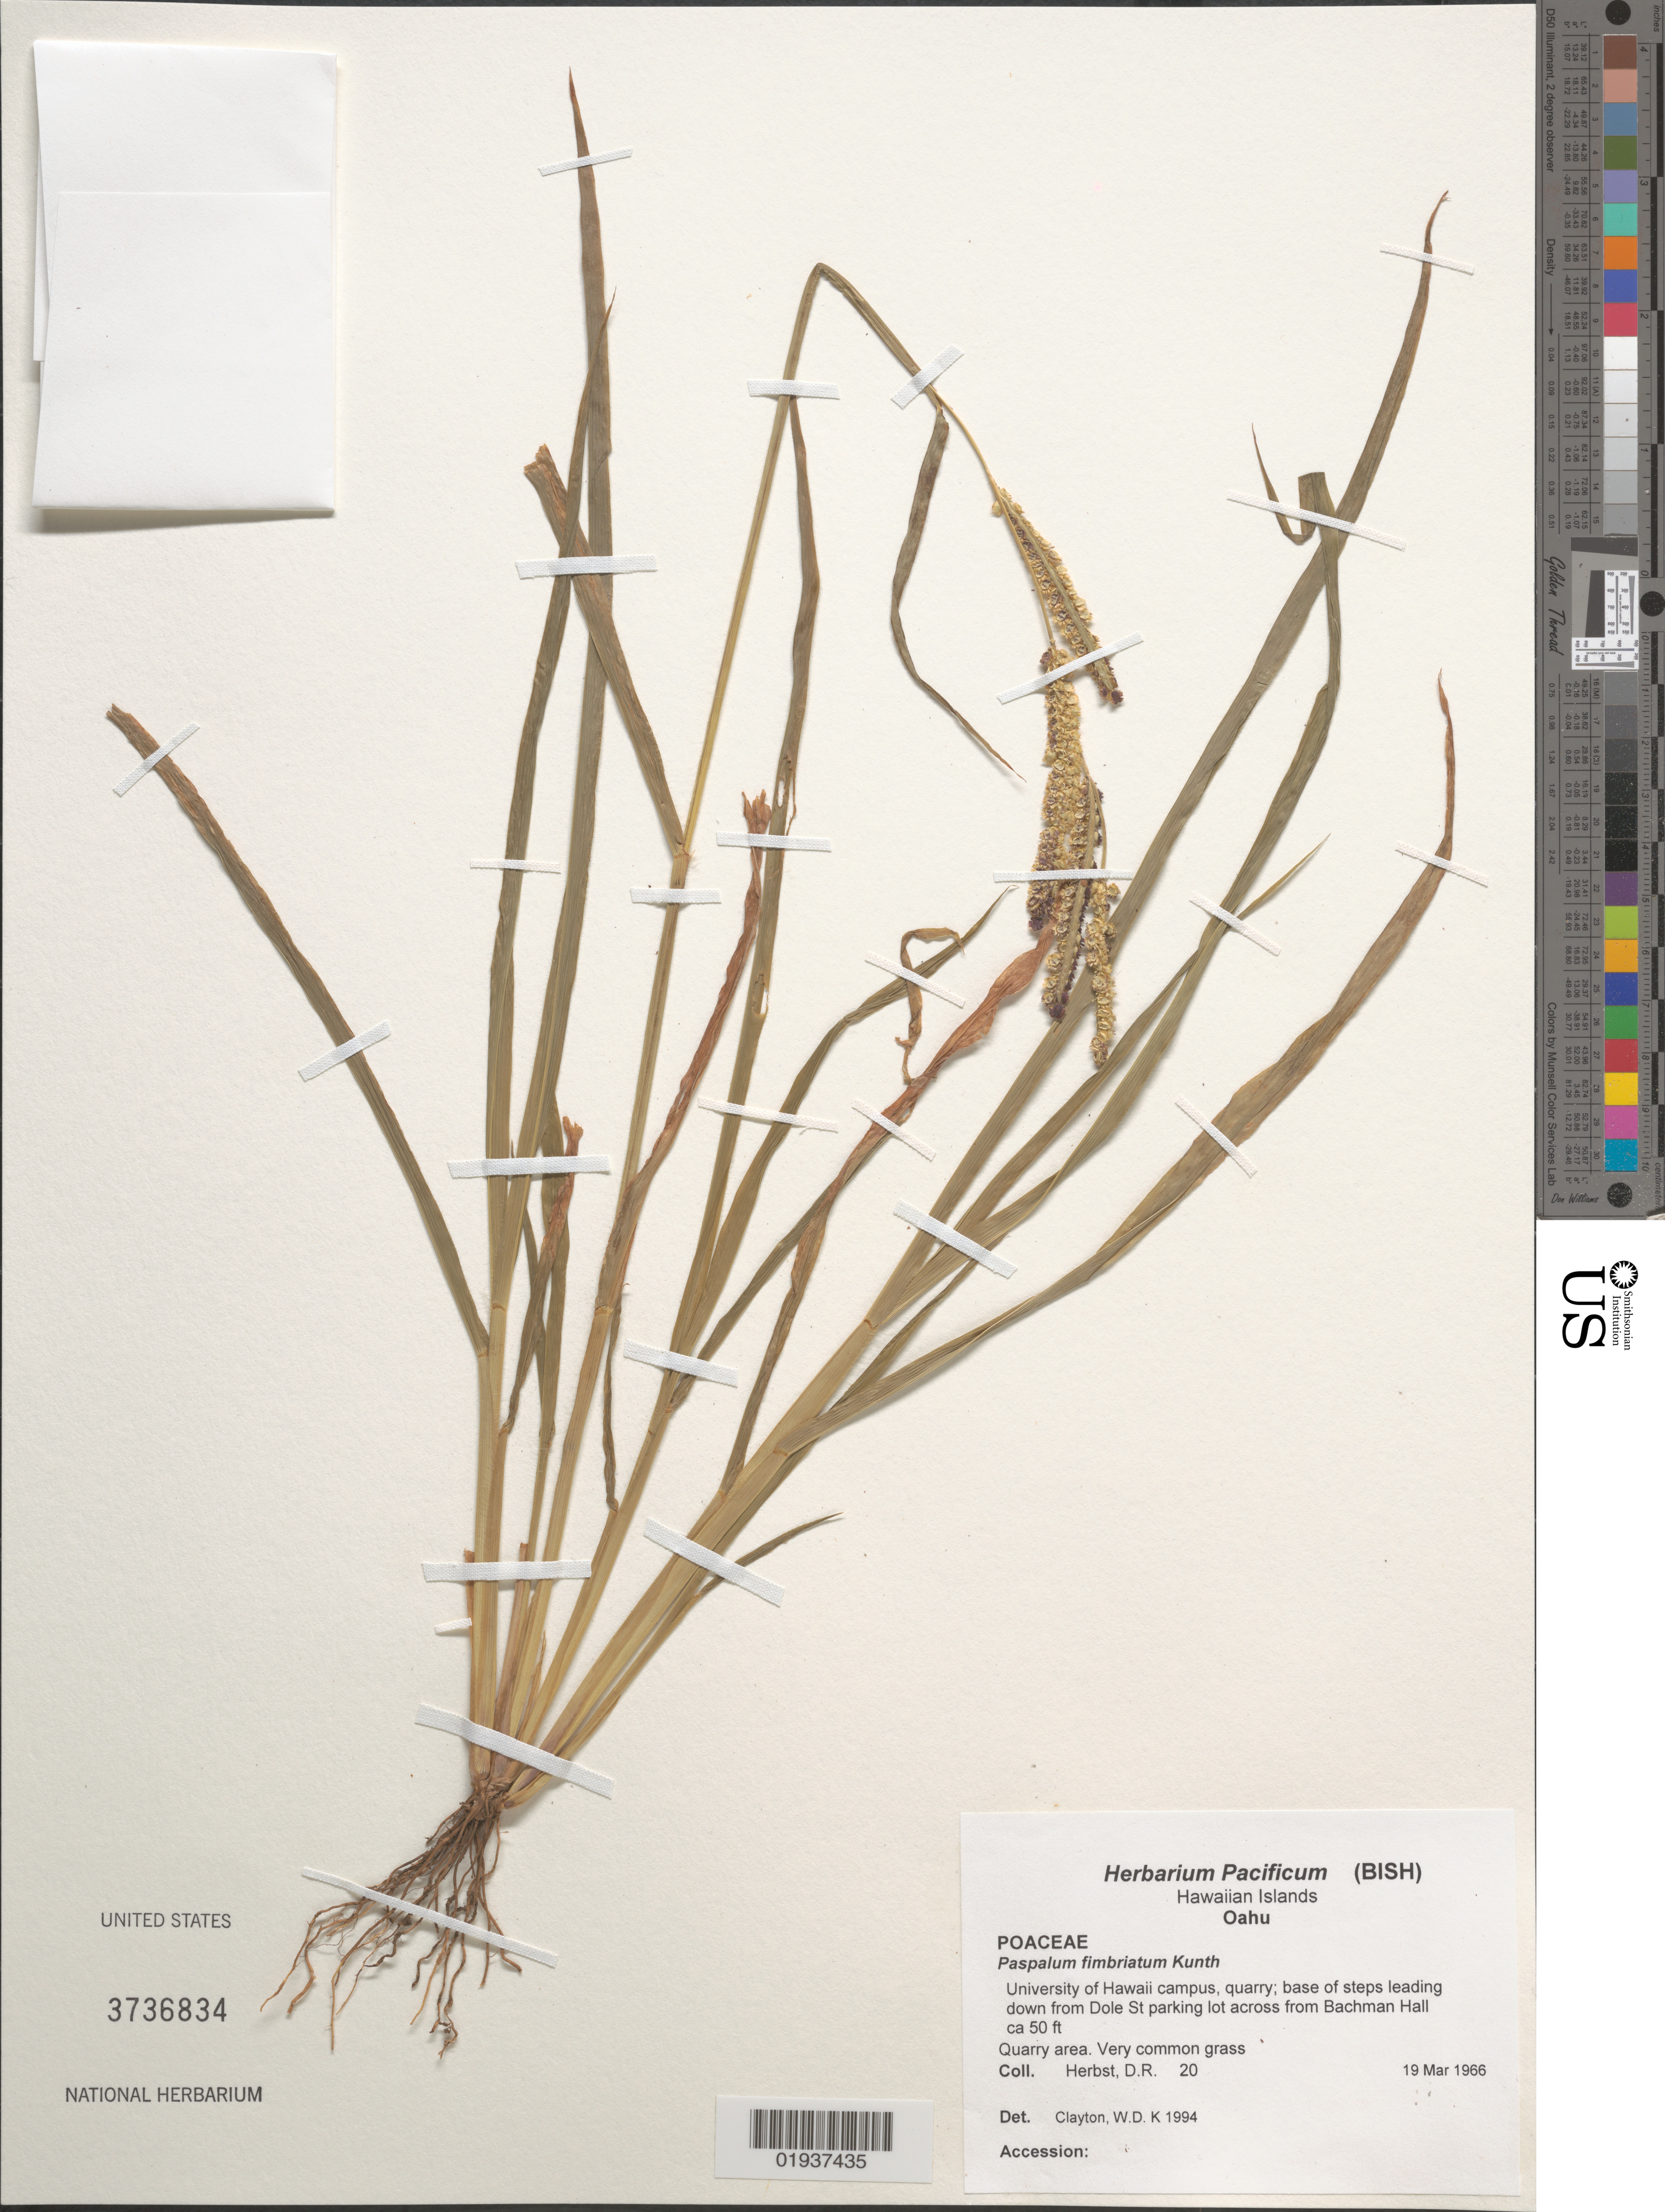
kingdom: Plantae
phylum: Tracheophyta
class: Liliopsida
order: Poales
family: Poaceae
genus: Paspalum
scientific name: Paspalum fimbriatum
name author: Kunth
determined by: Clayton, W. D.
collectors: D. R. Herbst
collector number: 20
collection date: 1966-03-19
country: United States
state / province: Hawaii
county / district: Honolulu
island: Oahu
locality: University of Hawaii campus, quarry, base of steps leading down from Dole St. parking lot across from Bachman Hall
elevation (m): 15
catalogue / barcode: US 3736834